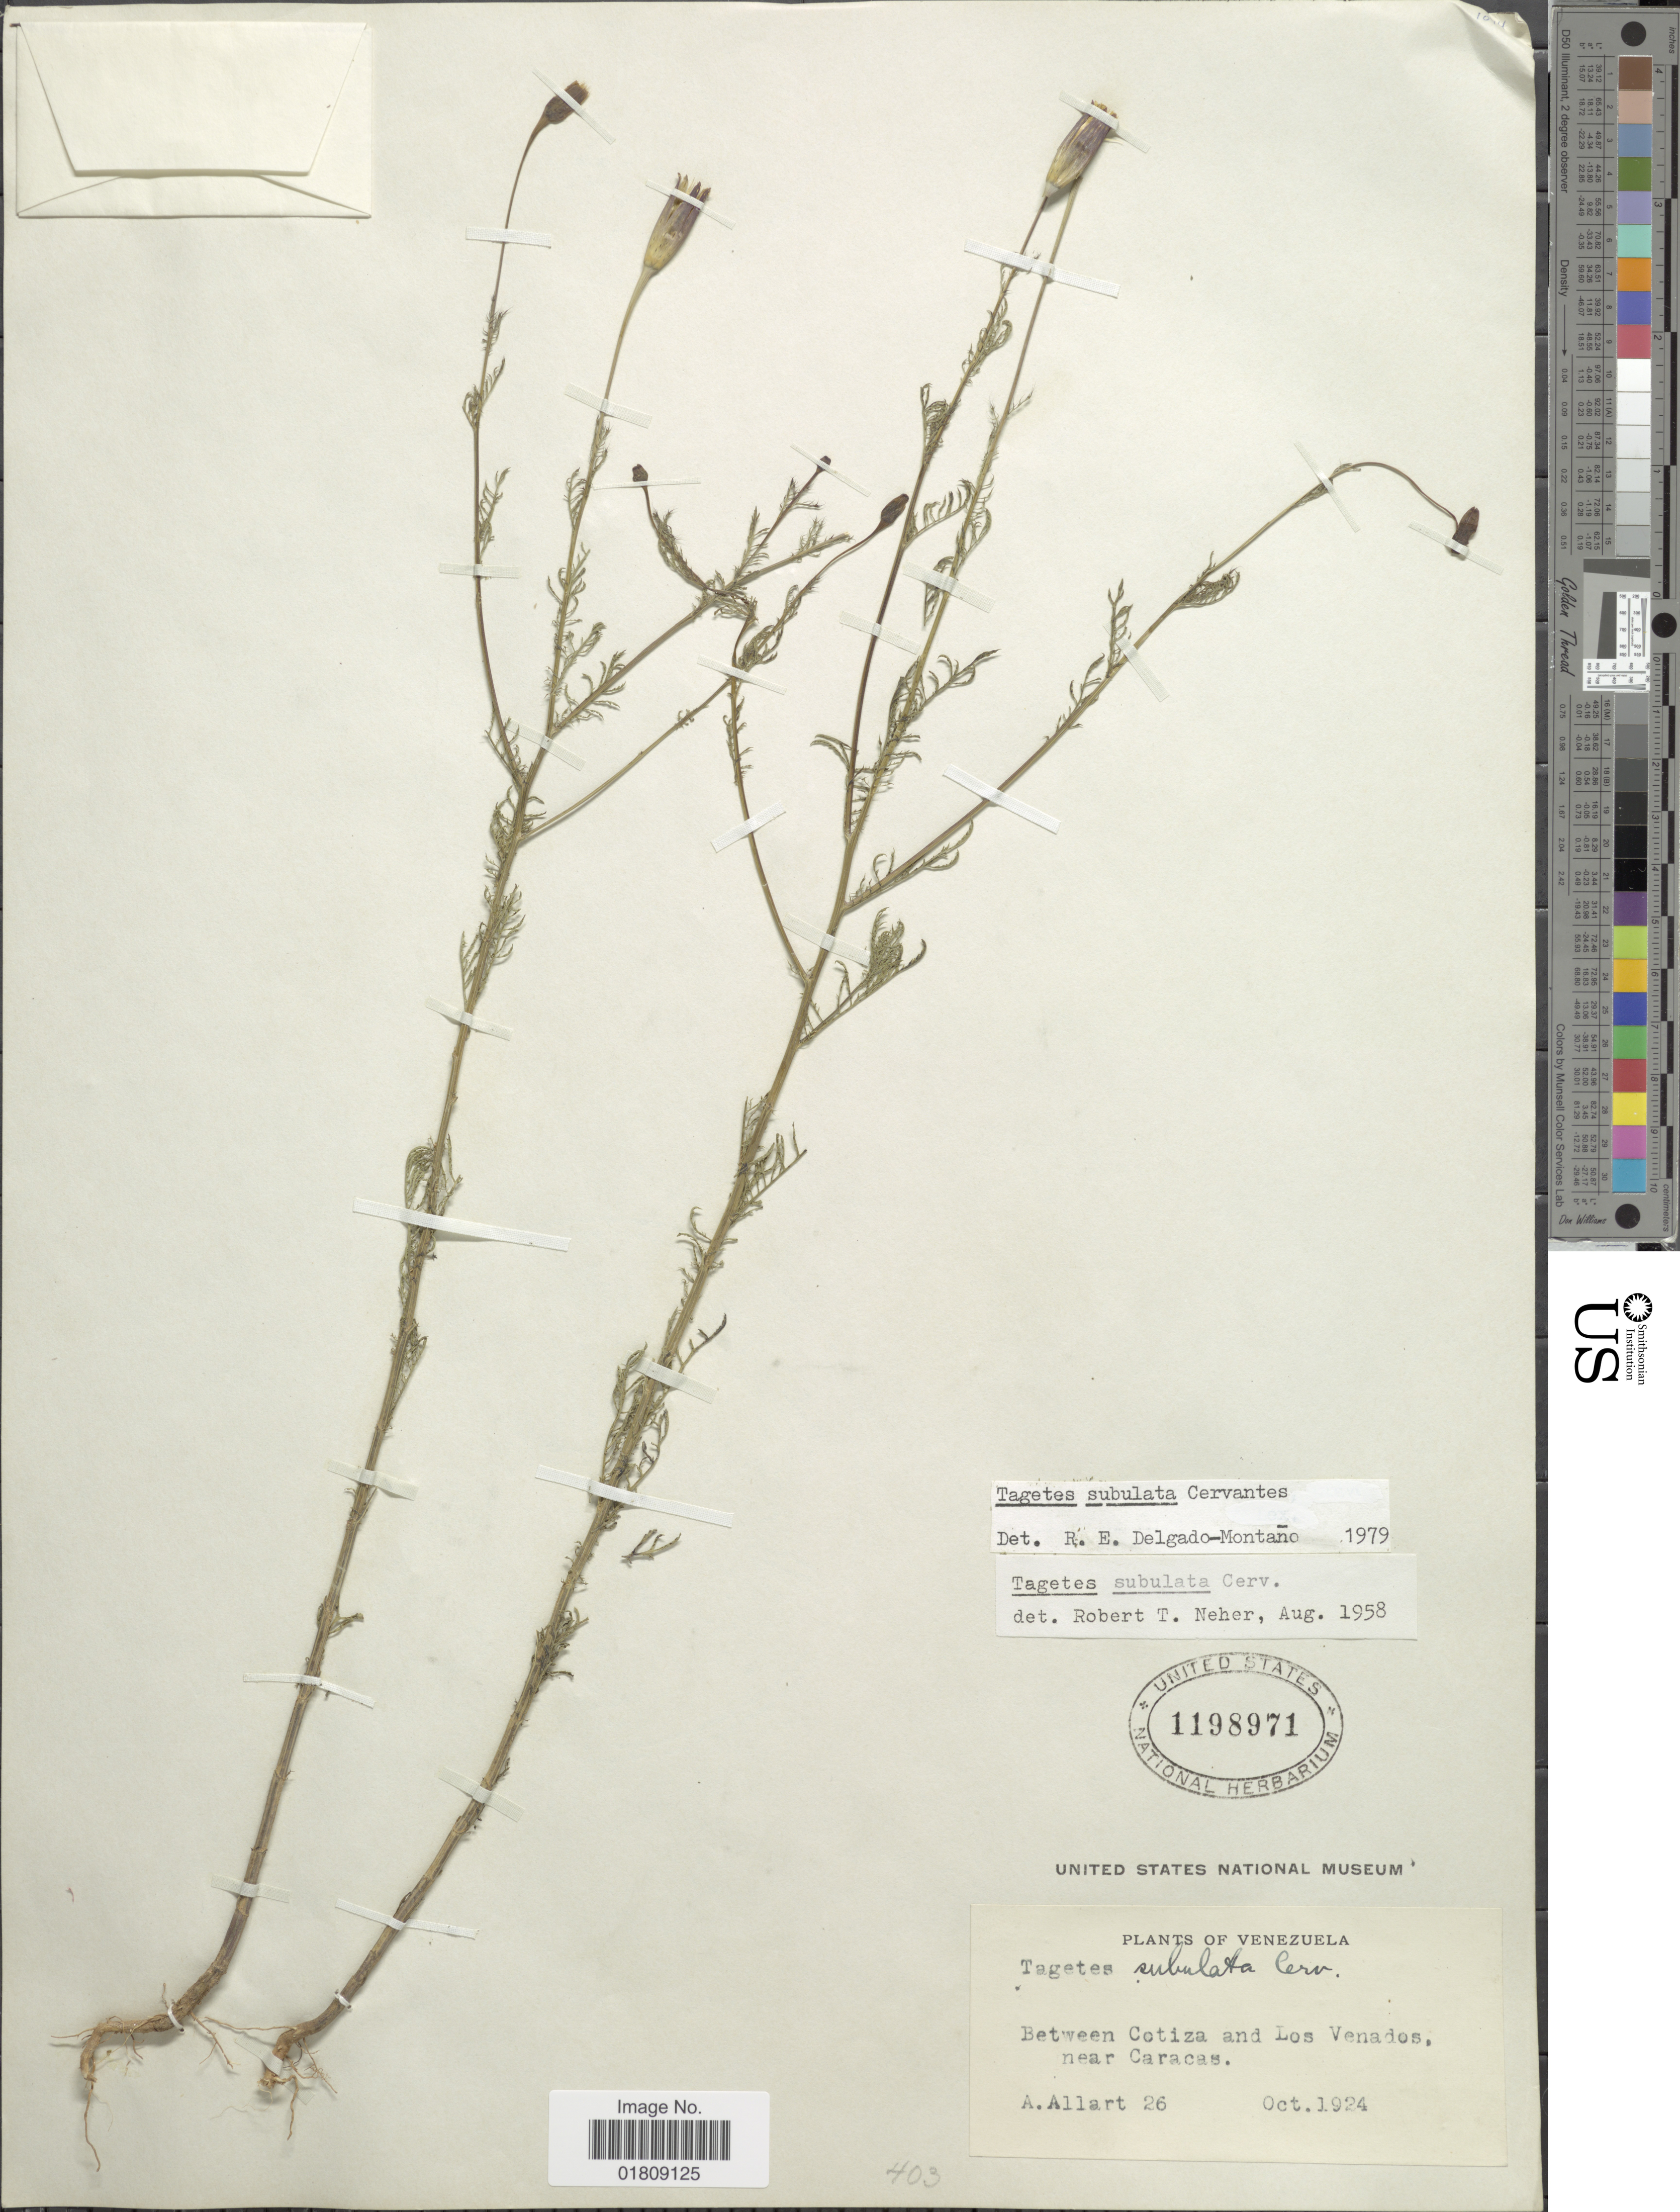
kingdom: Plantae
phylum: Tracheophyta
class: Magnoliopsida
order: Asterales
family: Asteraceae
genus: Tagetes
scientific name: Tagetes subulata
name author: Cerv.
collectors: A. Allart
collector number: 26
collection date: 1924-10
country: Venezuela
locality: Between Cotiza and Los Venados, near Caracas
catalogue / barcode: US 1198971